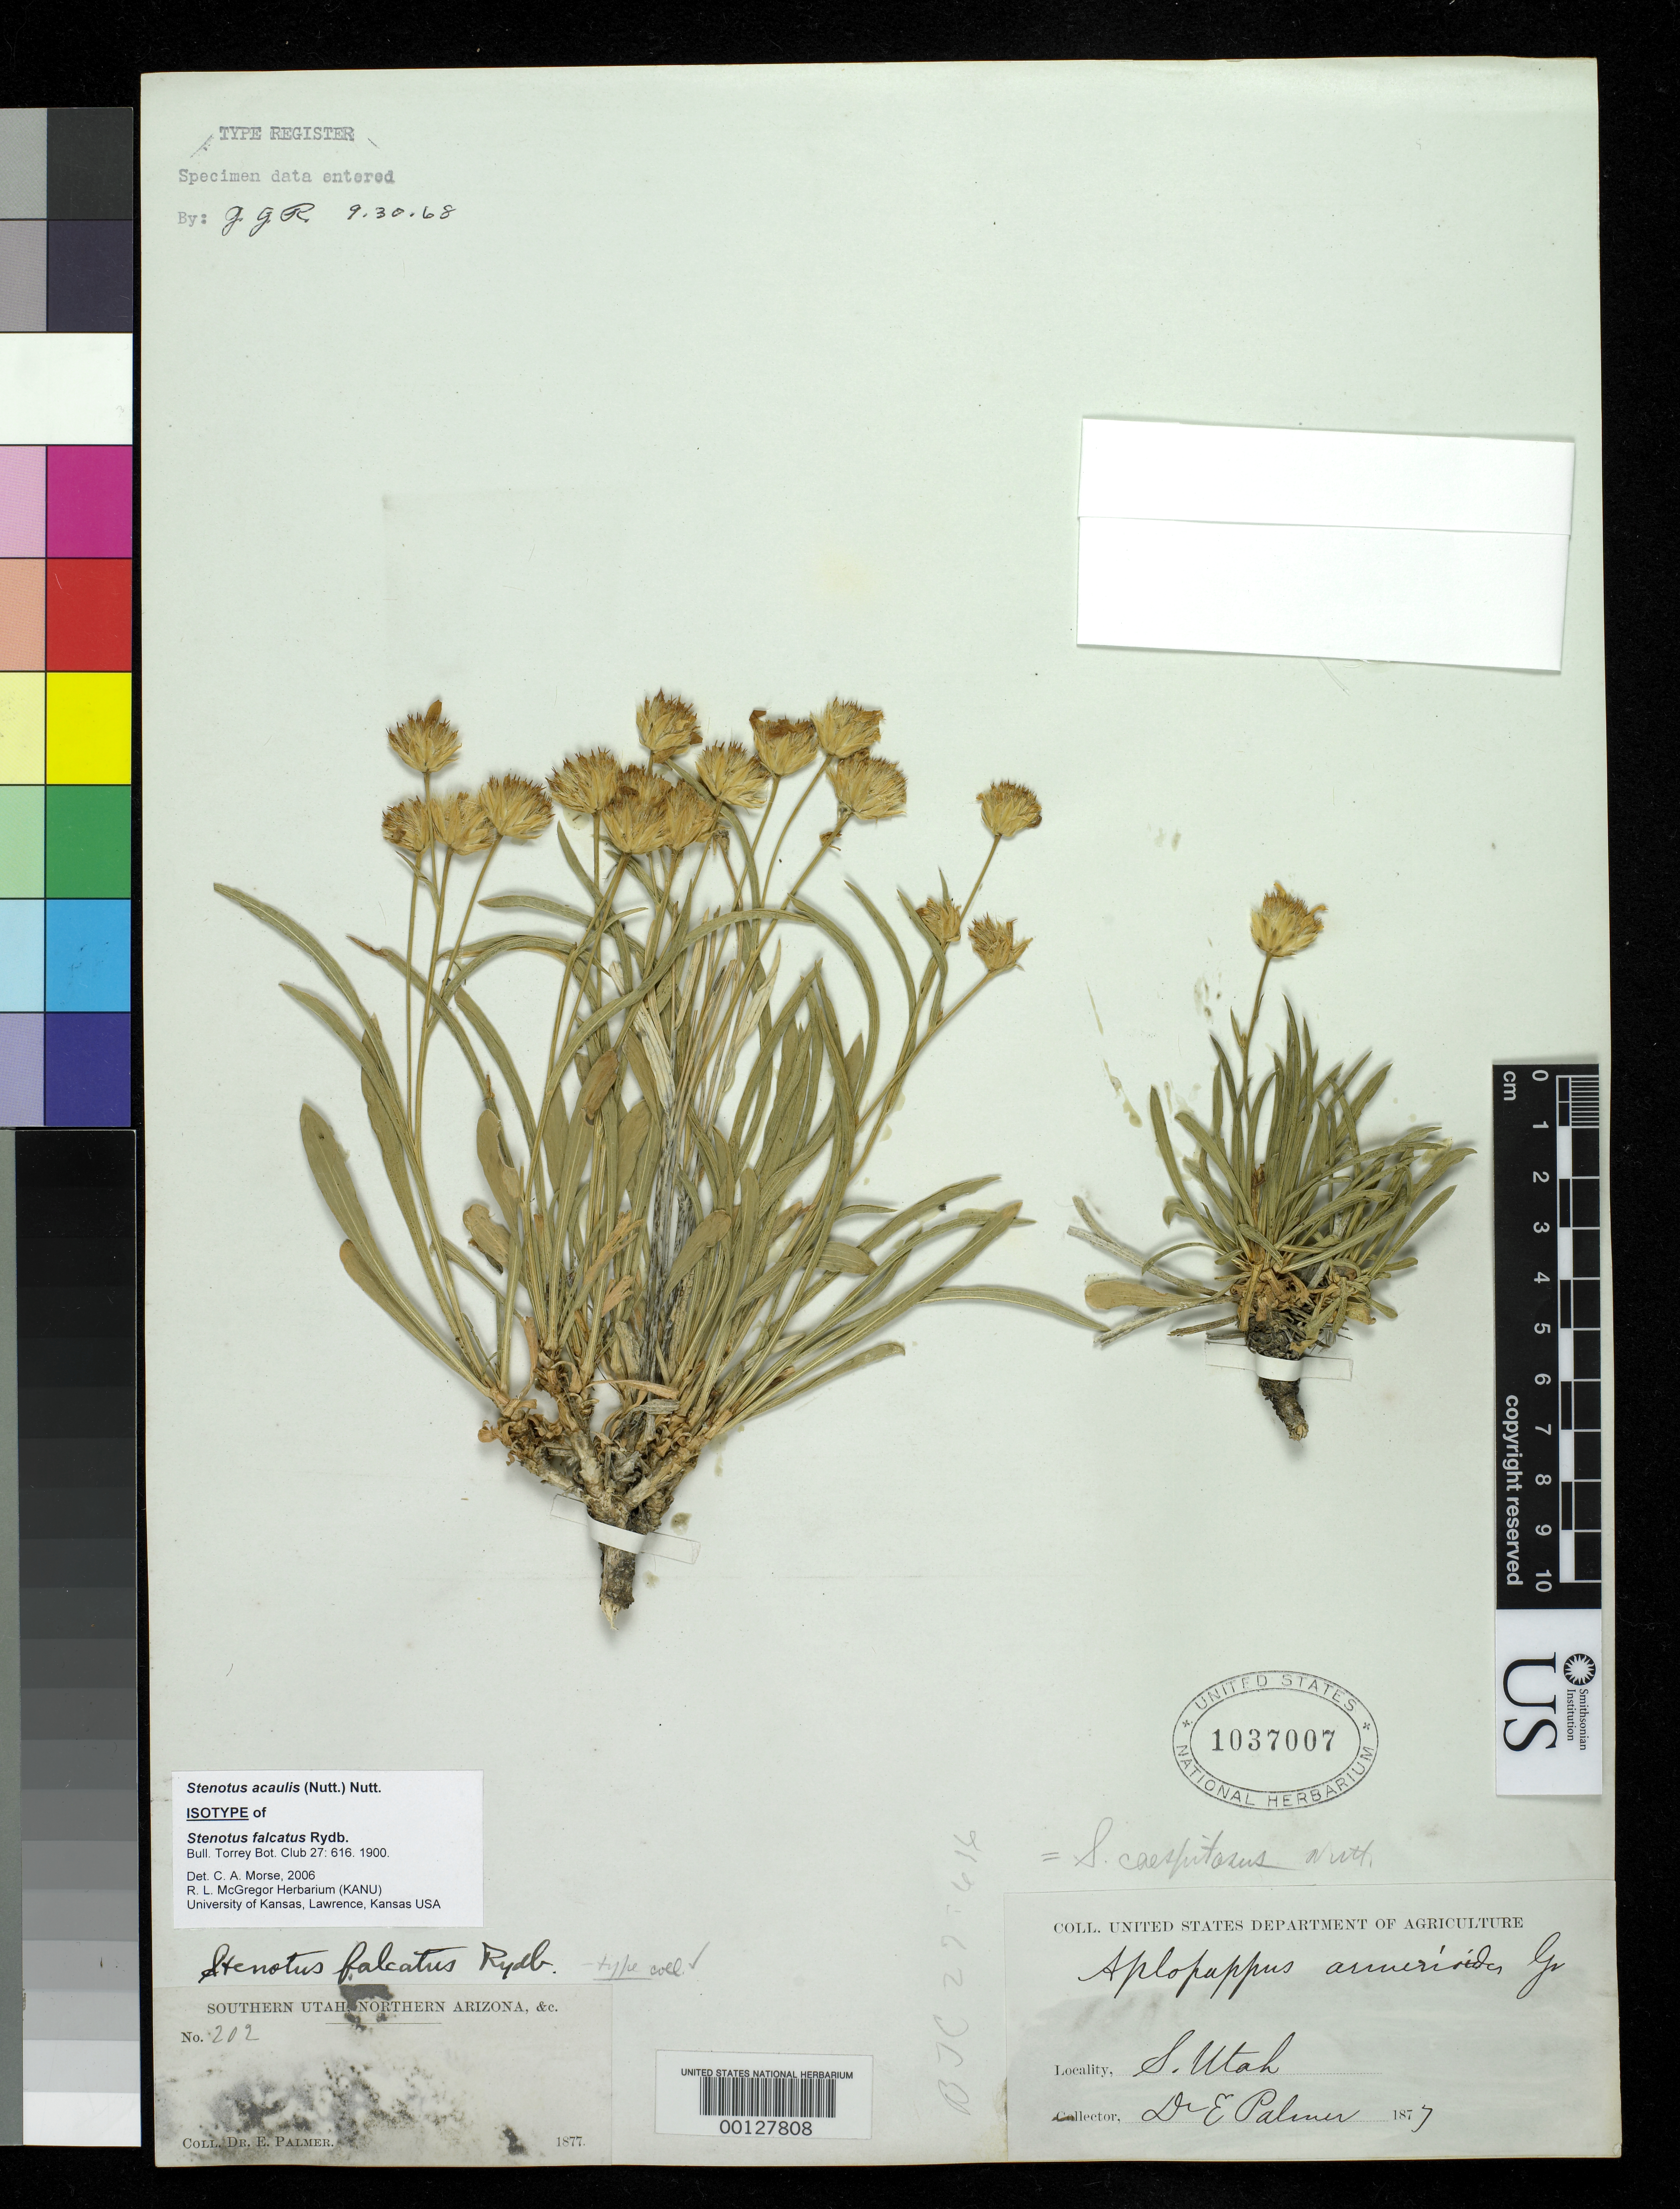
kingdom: Plantae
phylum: Tracheophyta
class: Magnoliopsida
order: Asterales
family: Asteraceae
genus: Stenotus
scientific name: Stenotus falcatus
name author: Rydb.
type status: Isotype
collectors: E. Palmer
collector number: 202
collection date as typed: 1877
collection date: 1877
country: United States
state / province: Utah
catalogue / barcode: US 1037007